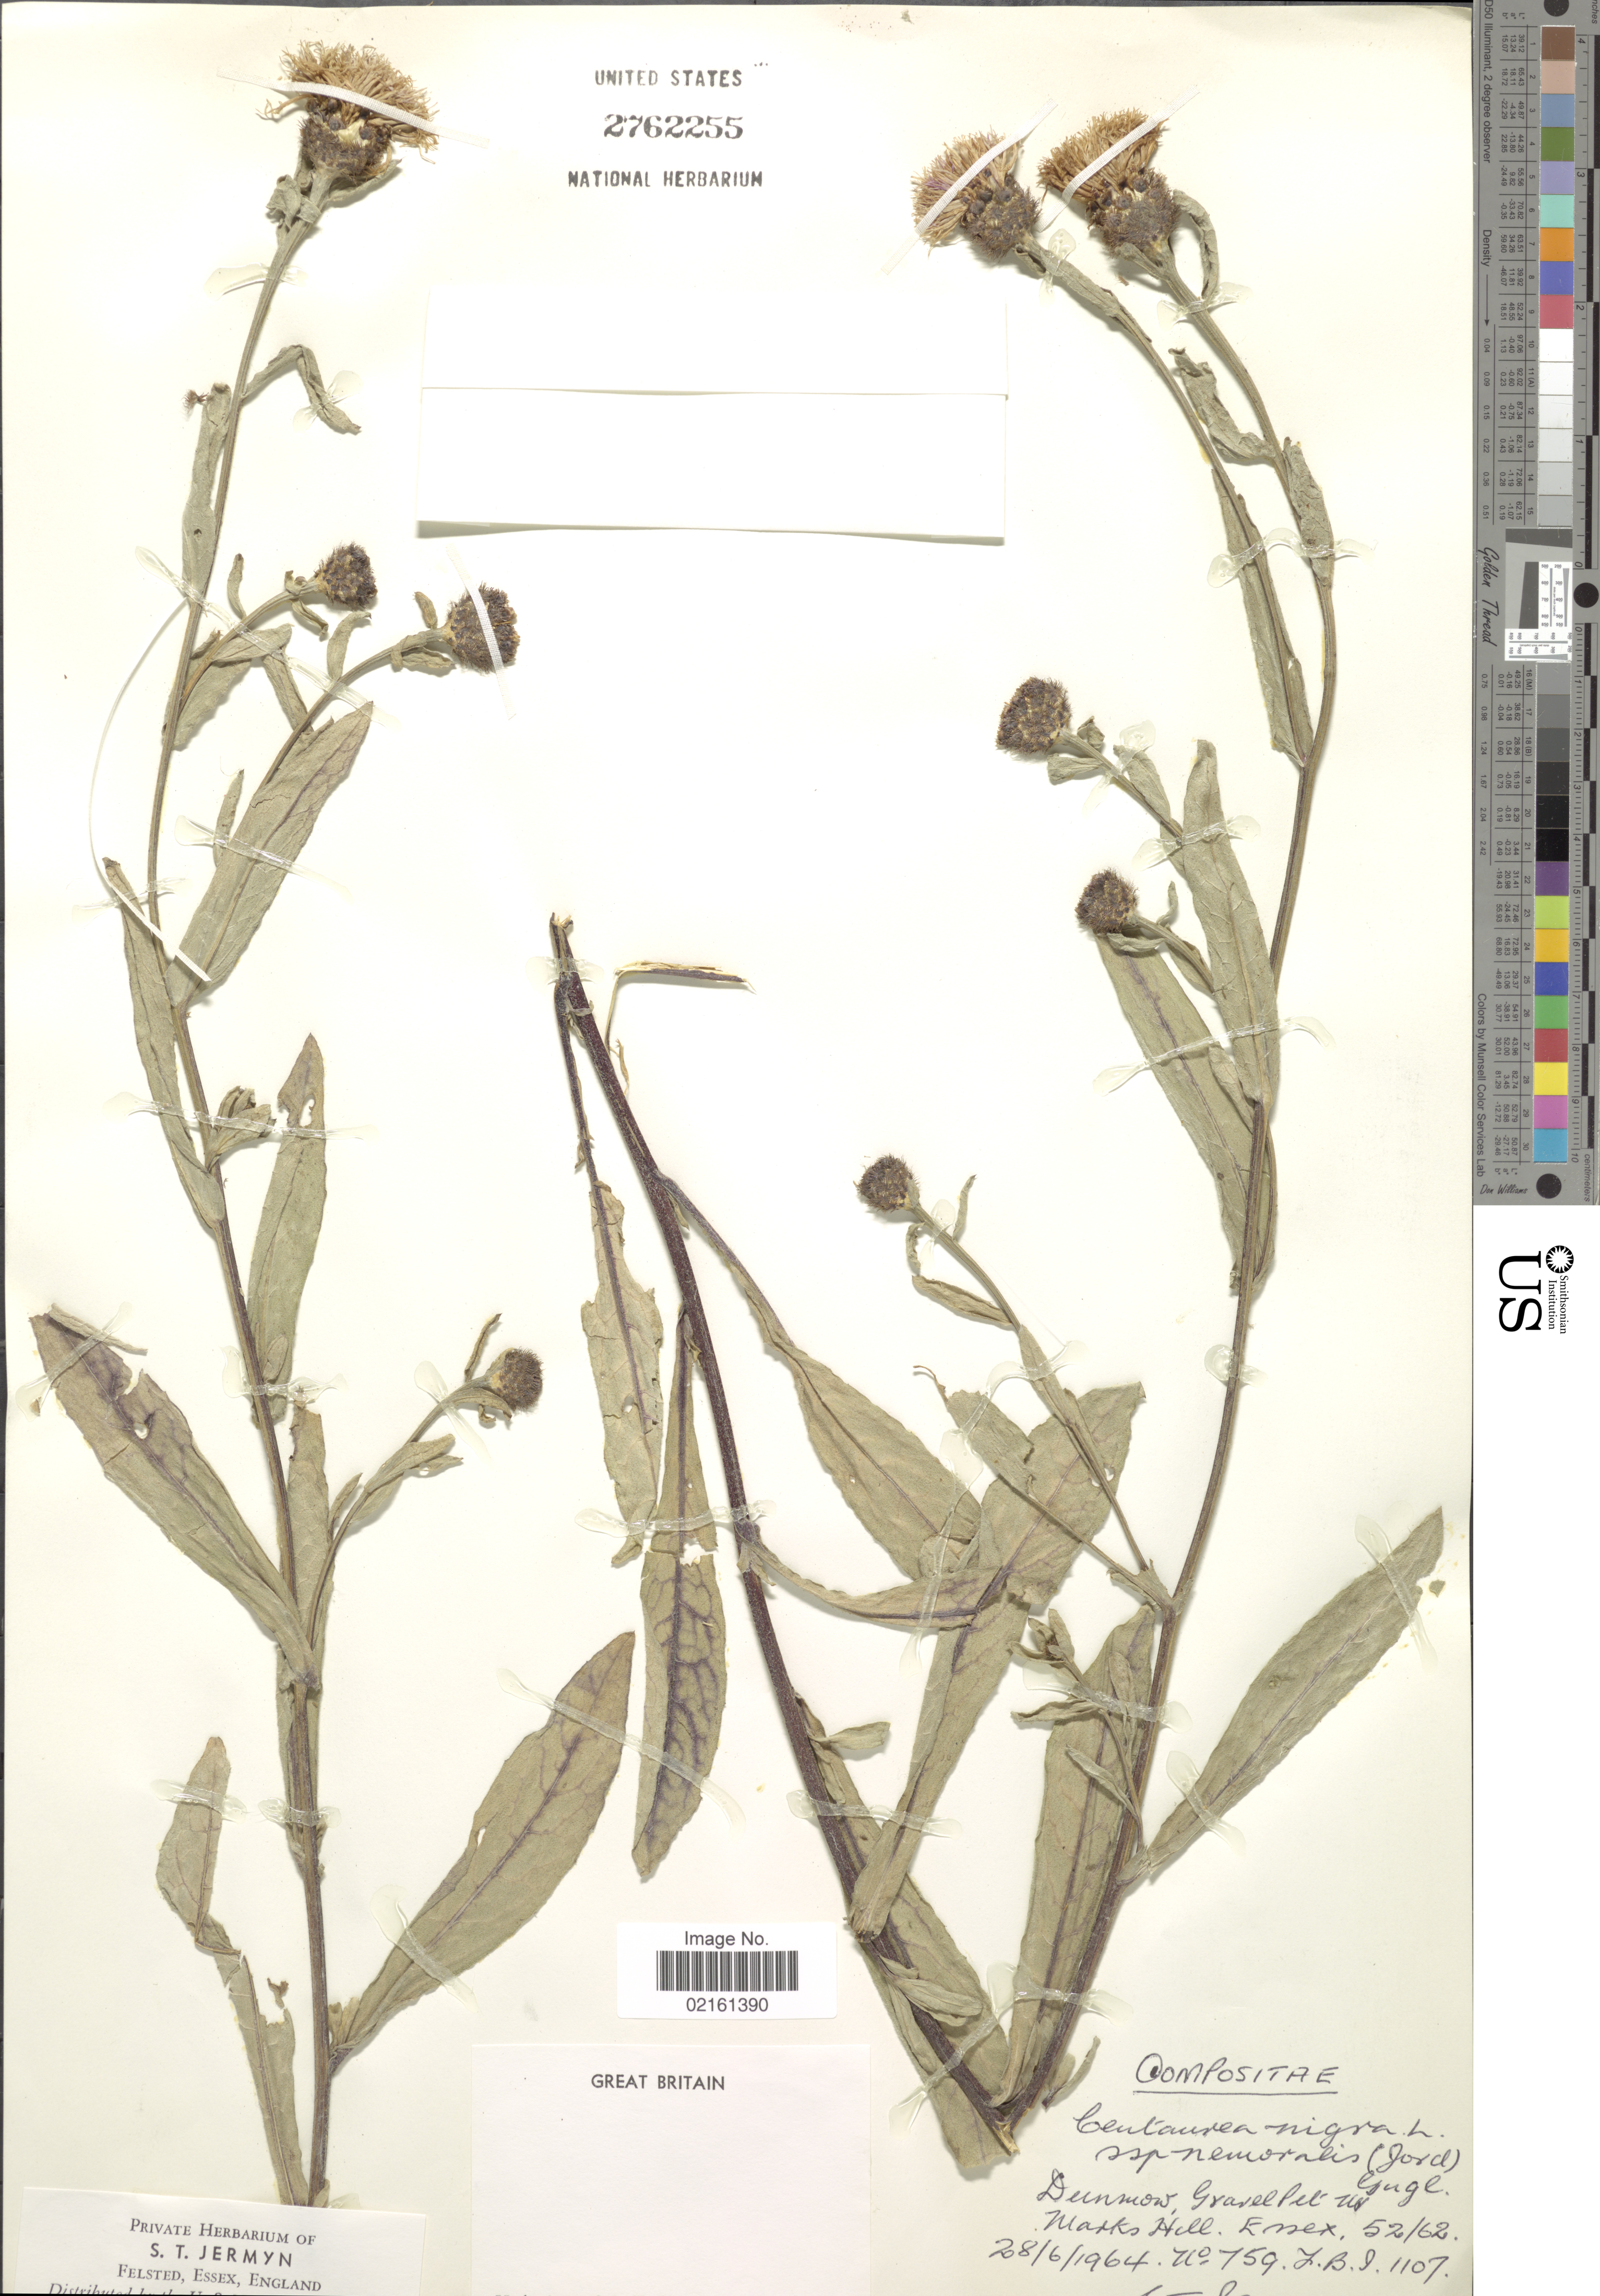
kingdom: Plantae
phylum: Tracheophyta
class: Magnoliopsida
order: Asterales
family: Asteraceae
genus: Centaurea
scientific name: Centaurea nigra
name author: L.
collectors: ex herb. S. T. Jermyn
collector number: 759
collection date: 1964-06-28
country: United Kingdom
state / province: England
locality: Great Britain, dunmow, Gravel Pet U [illegible text], Marks Hill, Essex 52/62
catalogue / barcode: US 2762255